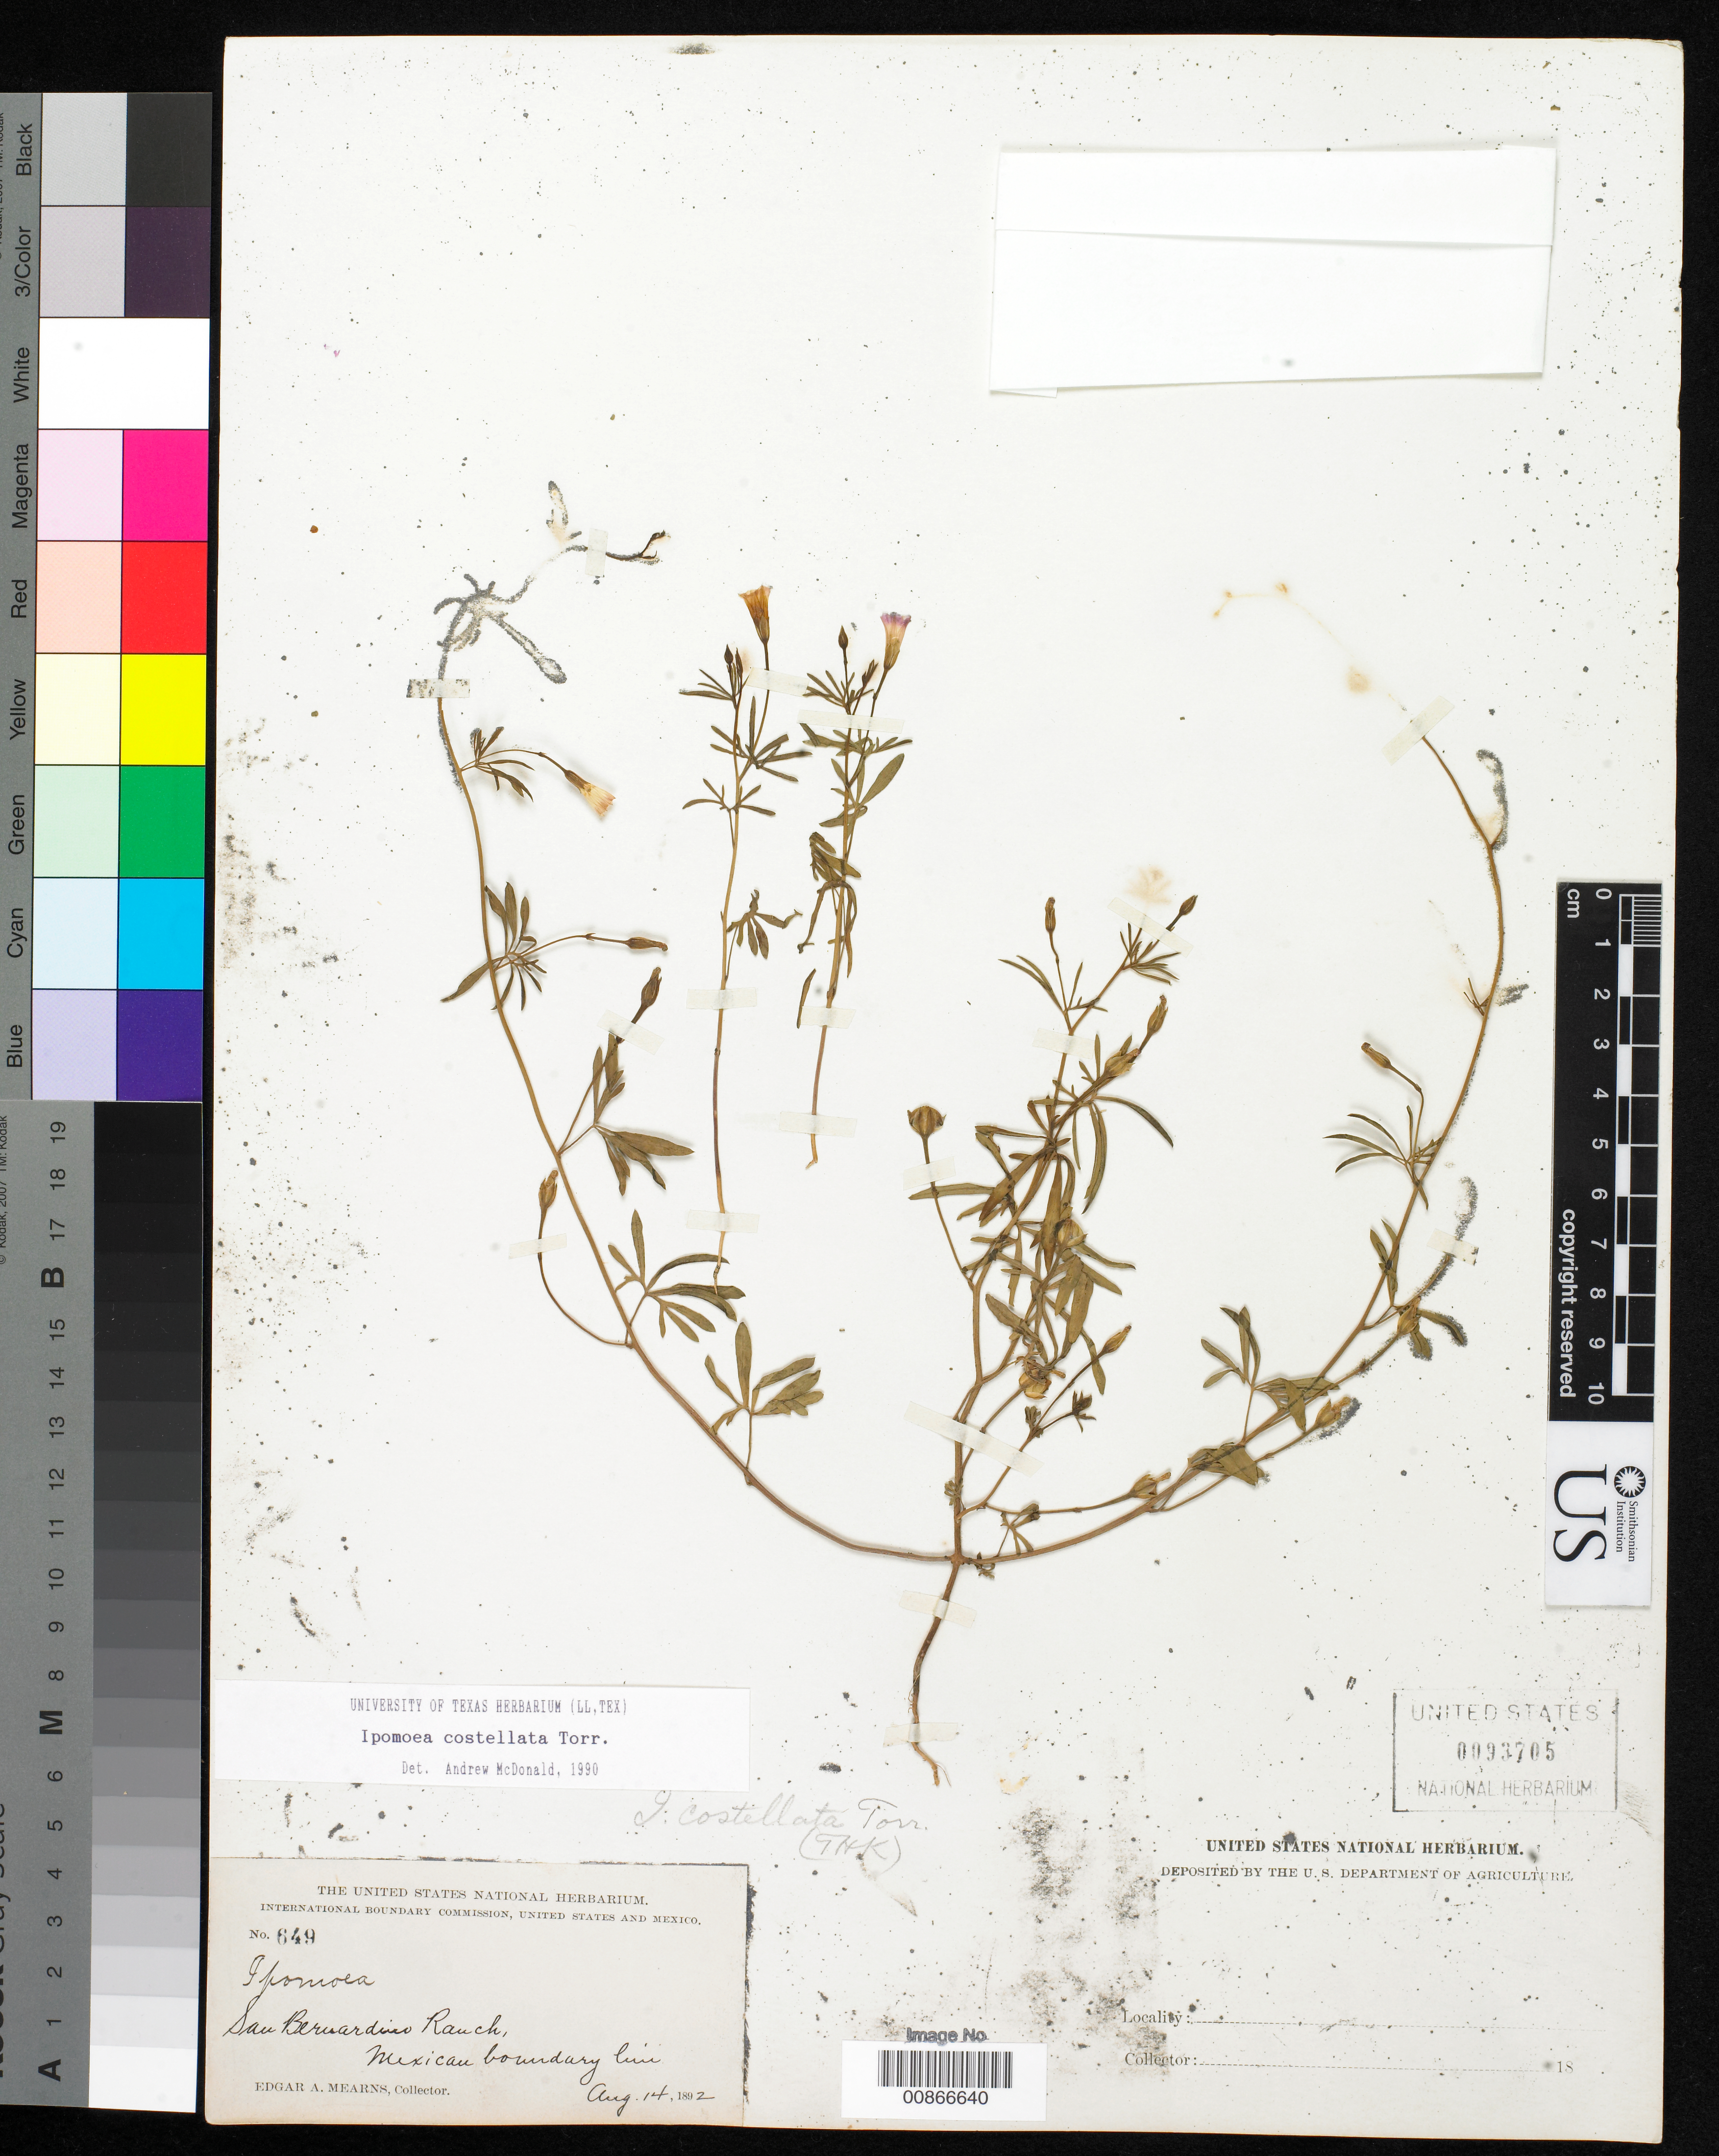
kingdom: Plantae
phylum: Tracheophyta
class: Magnoliopsida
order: Solanales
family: Convolvulaceae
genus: Ipomoea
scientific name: Ipomoea costellata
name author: Torr.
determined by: McDonald, A.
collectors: E. A. Mearns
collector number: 649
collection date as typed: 14 Aug 1892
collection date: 1892-08-14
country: United States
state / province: Arizona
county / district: Cochise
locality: San Bernardino Ranch, Mexican Boundary Line.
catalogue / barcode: US 93705